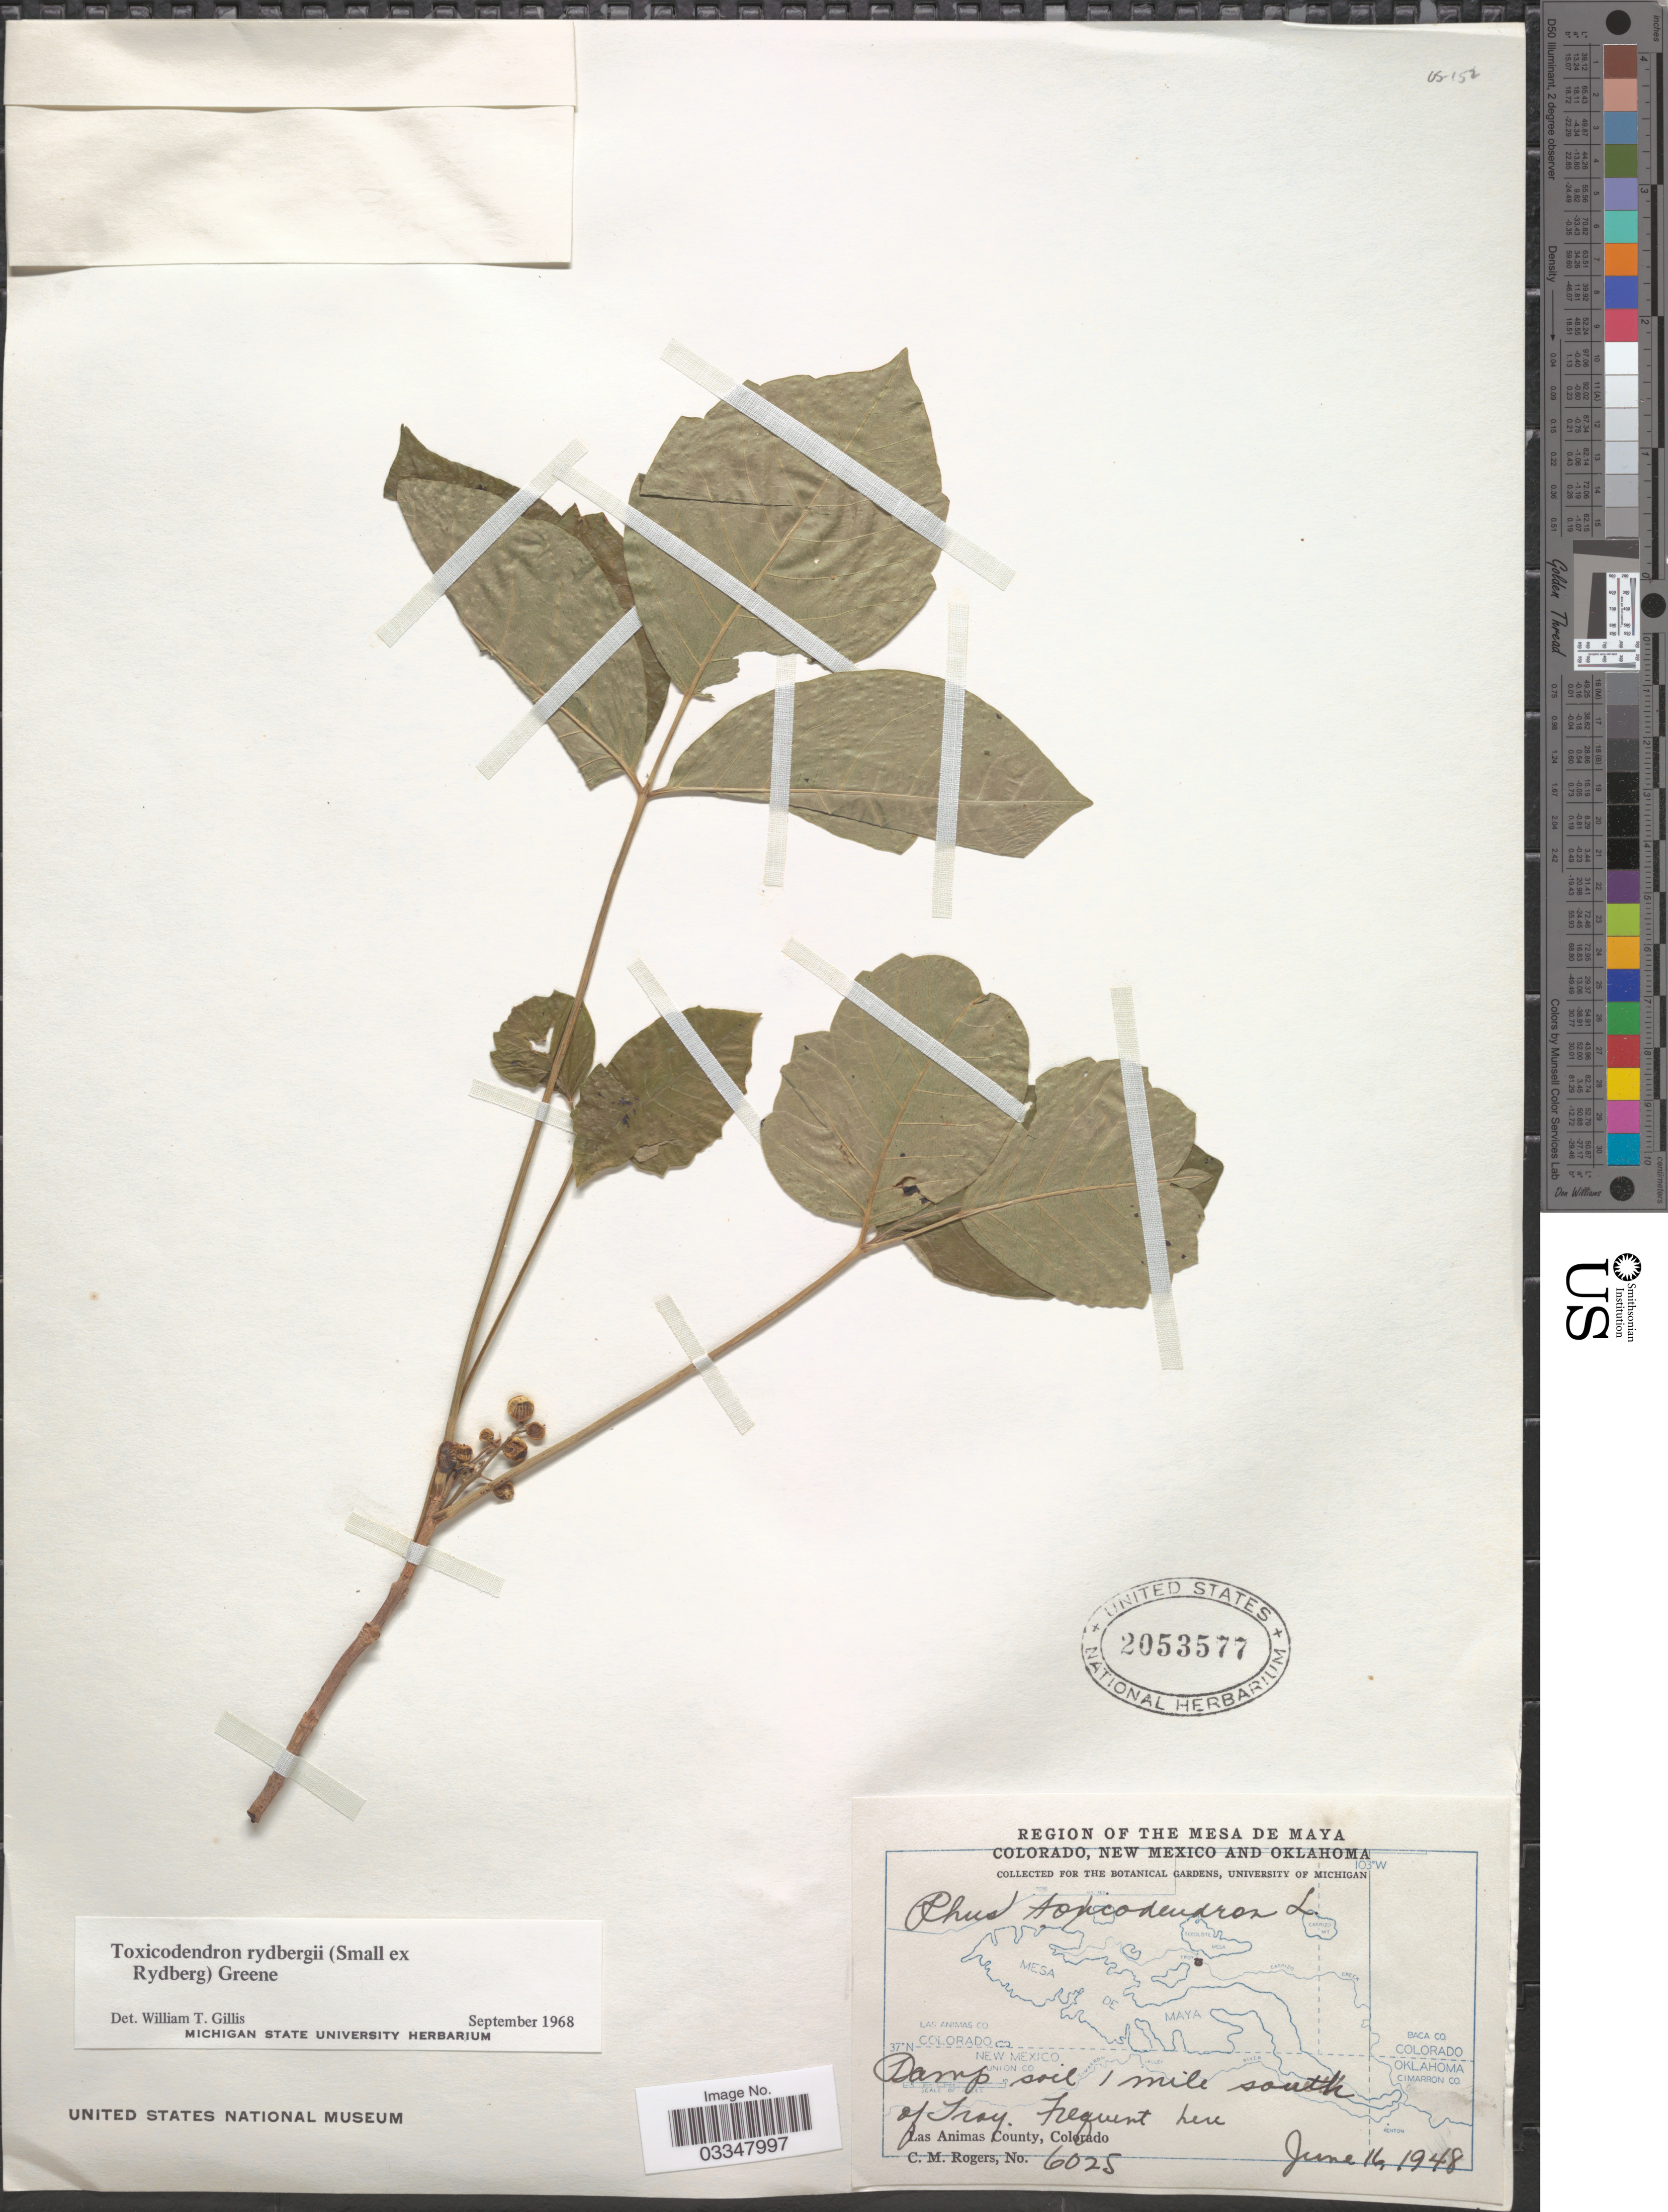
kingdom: Plantae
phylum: Tracheophyta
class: Magnoliopsida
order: Sapindales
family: Anacardiaceae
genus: Toxicodendron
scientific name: Toxicodendron radicans subsp. rydbergii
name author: (Small & Rydb.) Á. Löve & D. Löve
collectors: C. M. Rogers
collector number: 6025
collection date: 1948-06-16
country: United States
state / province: Colorado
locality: Region of the Mesa de Maya. Damp soil 1 mile south of Troy. Las Animas County.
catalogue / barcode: US 2053577